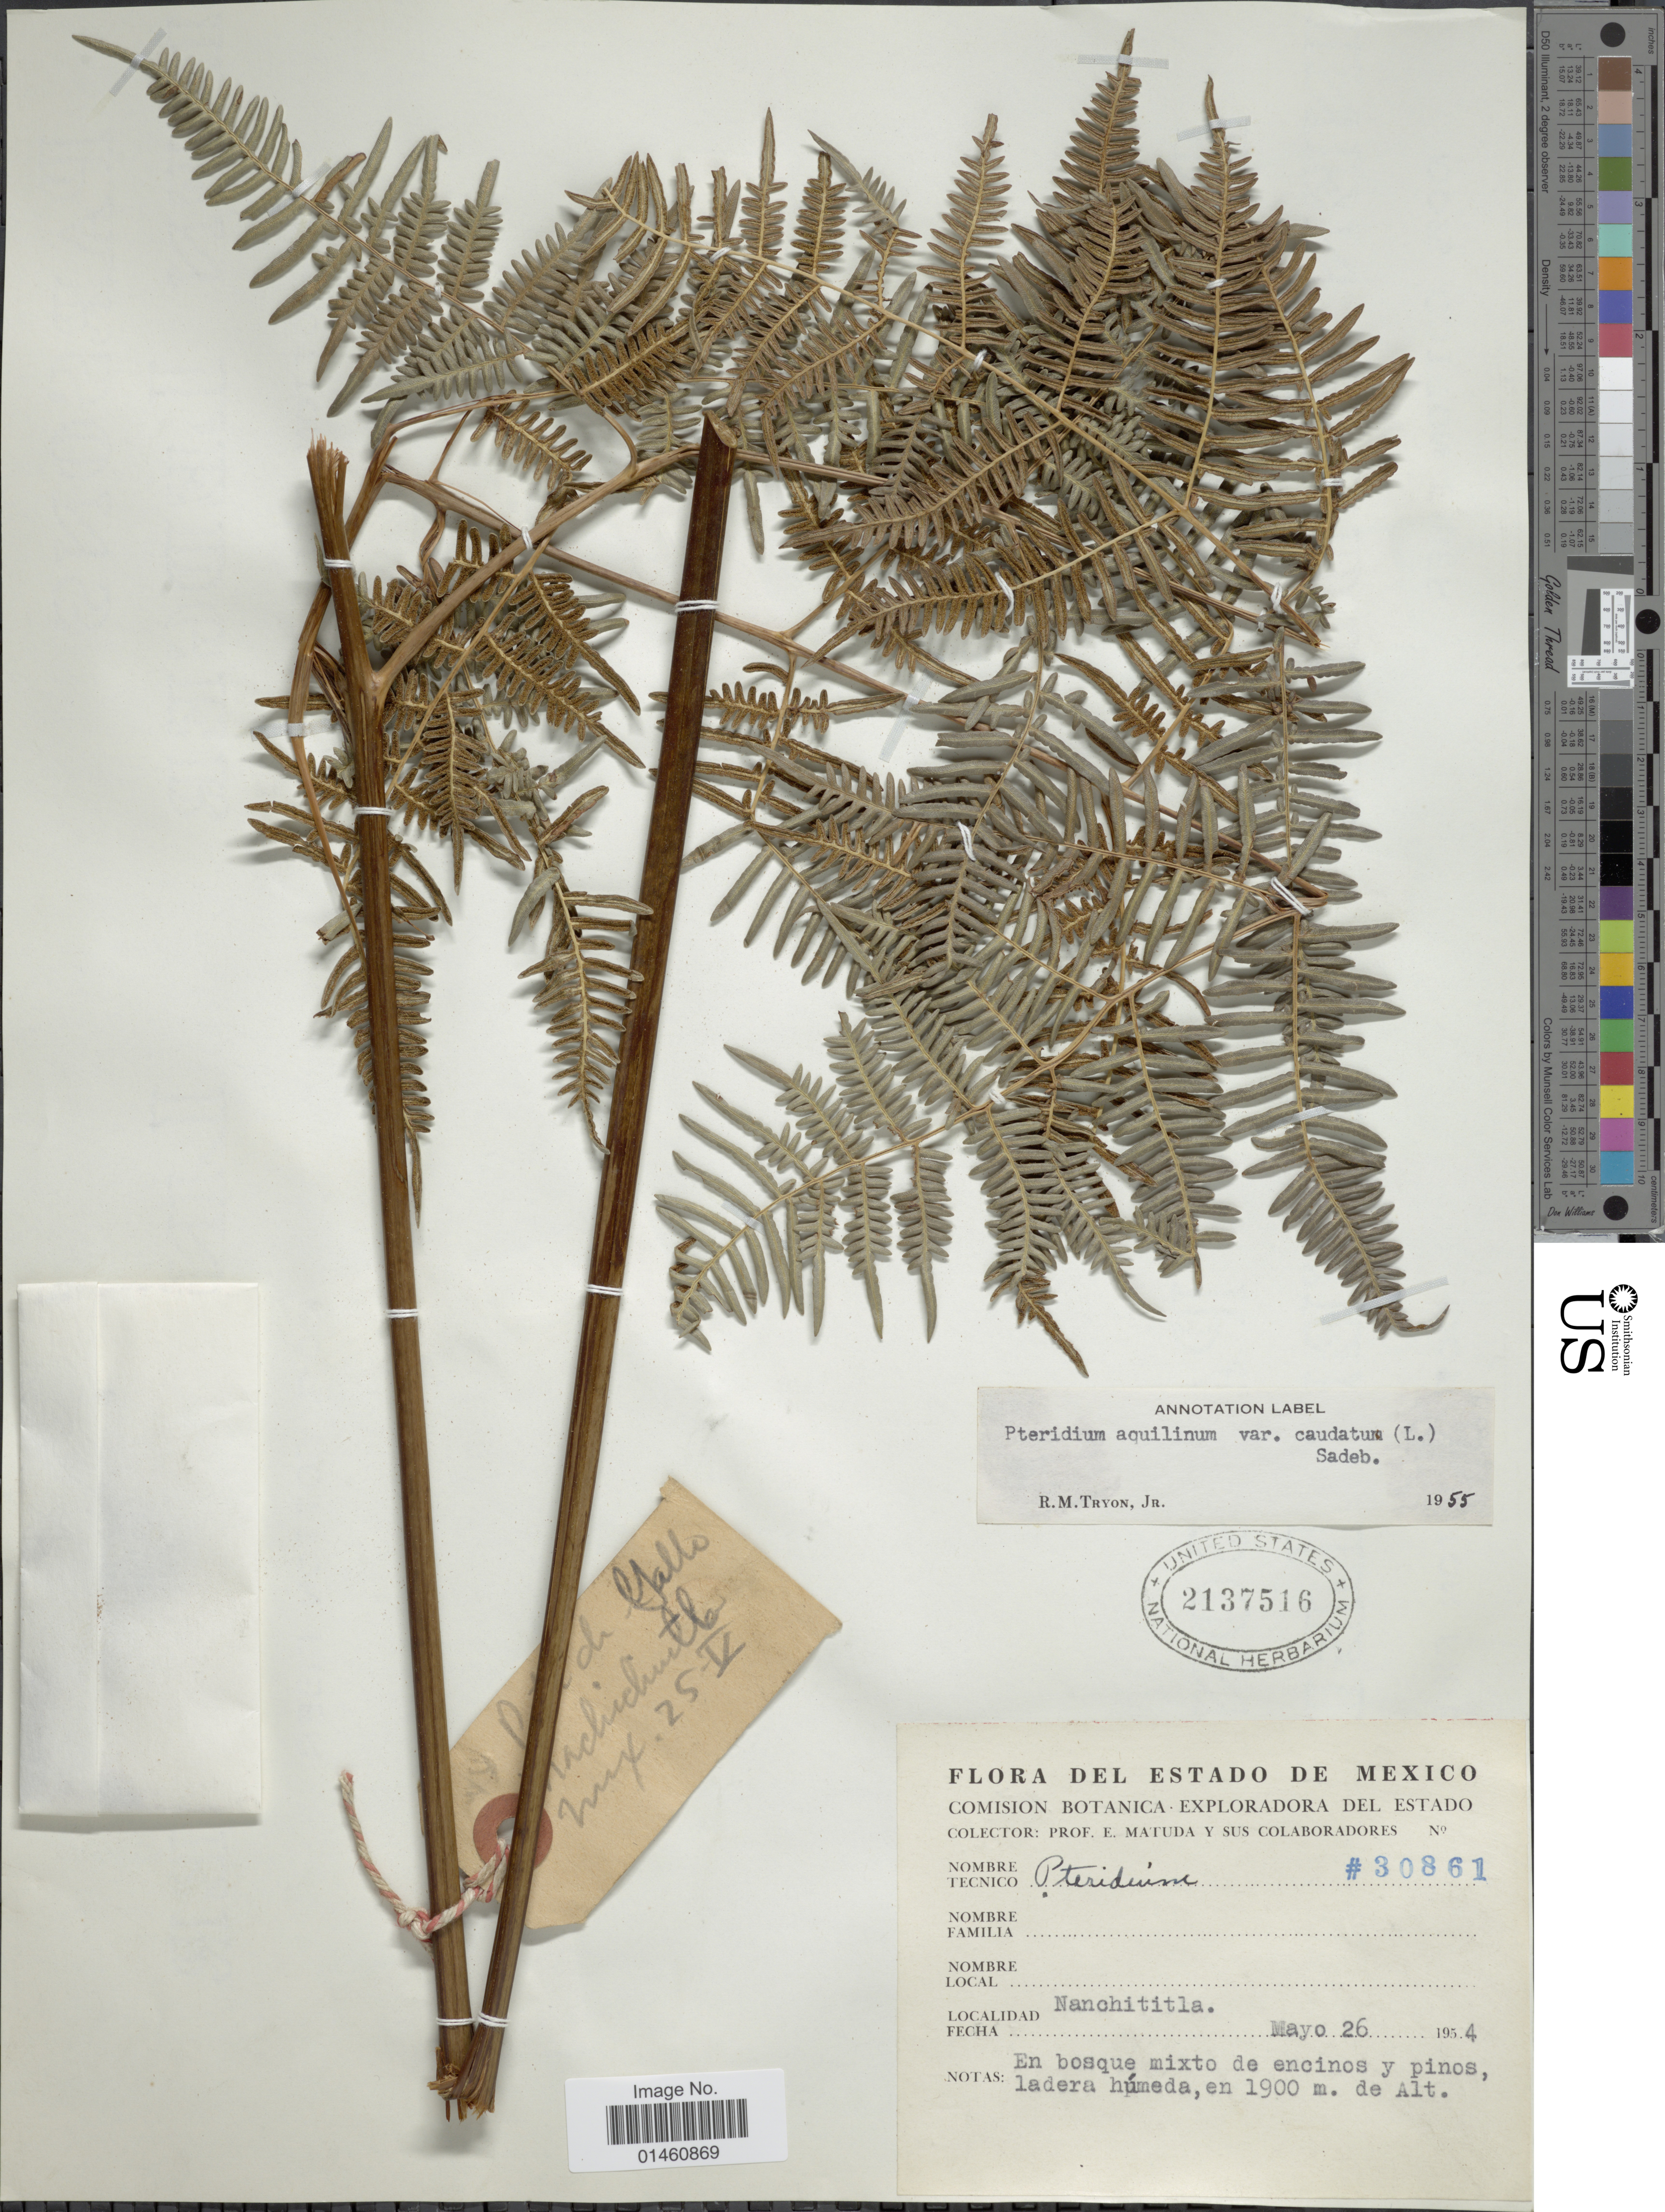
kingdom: Plantae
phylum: Tracheophyta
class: Polypodiopsida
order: Polypodiales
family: Dennstaedtiaceae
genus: Pteridium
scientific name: Pteridium caudatum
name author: (L.) Maxon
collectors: E. Matuda & et al.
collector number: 30861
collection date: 1954-05-26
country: Mexico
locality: Del estado del Mexico, Nanchititla.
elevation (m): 1900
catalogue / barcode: US 2137516